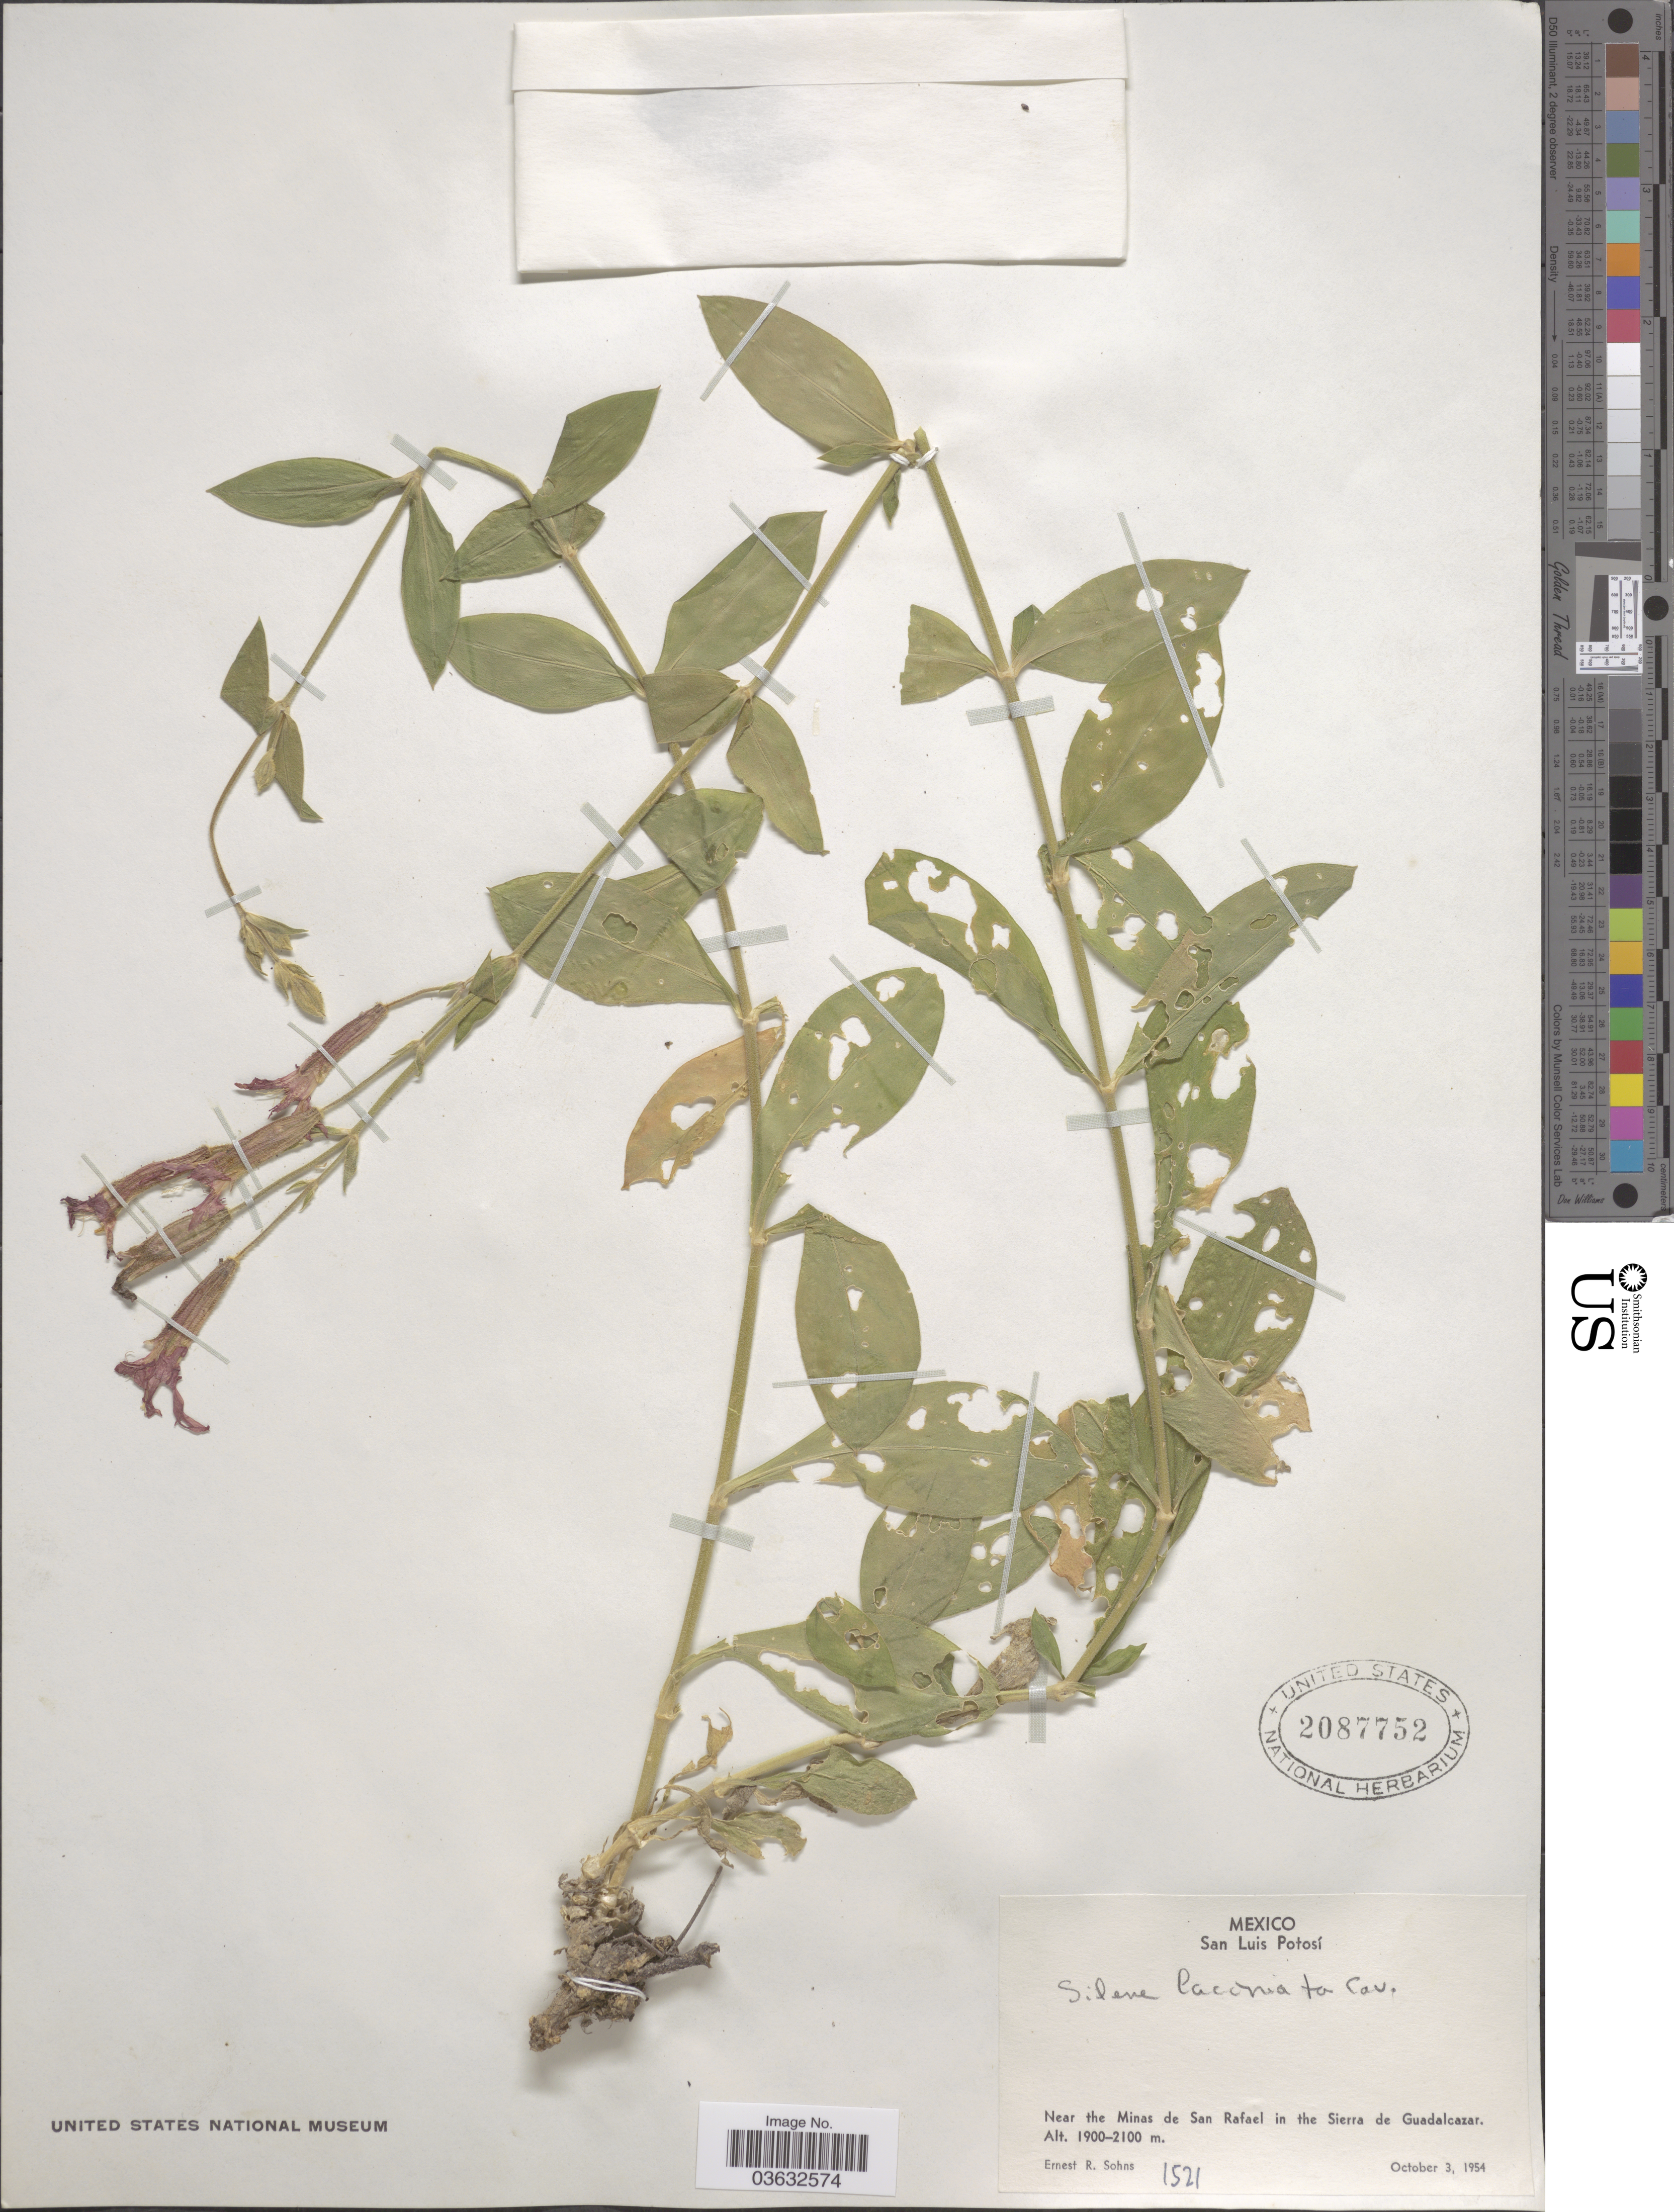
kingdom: Plantae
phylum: Tracheophyta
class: Magnoliopsida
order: Caryophyllales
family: Caryophyllaceae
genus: Silene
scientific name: Silene laciniata subsp. greggii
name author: (A. Gray) C.L. Hitchc. & Maguire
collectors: E. R. Sohns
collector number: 1521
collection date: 1954-10-03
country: Mexico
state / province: San Luis Potosí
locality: Near the Minas de San Rafael in the Sierra de Guadalcazar.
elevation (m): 1900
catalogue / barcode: US 2087752